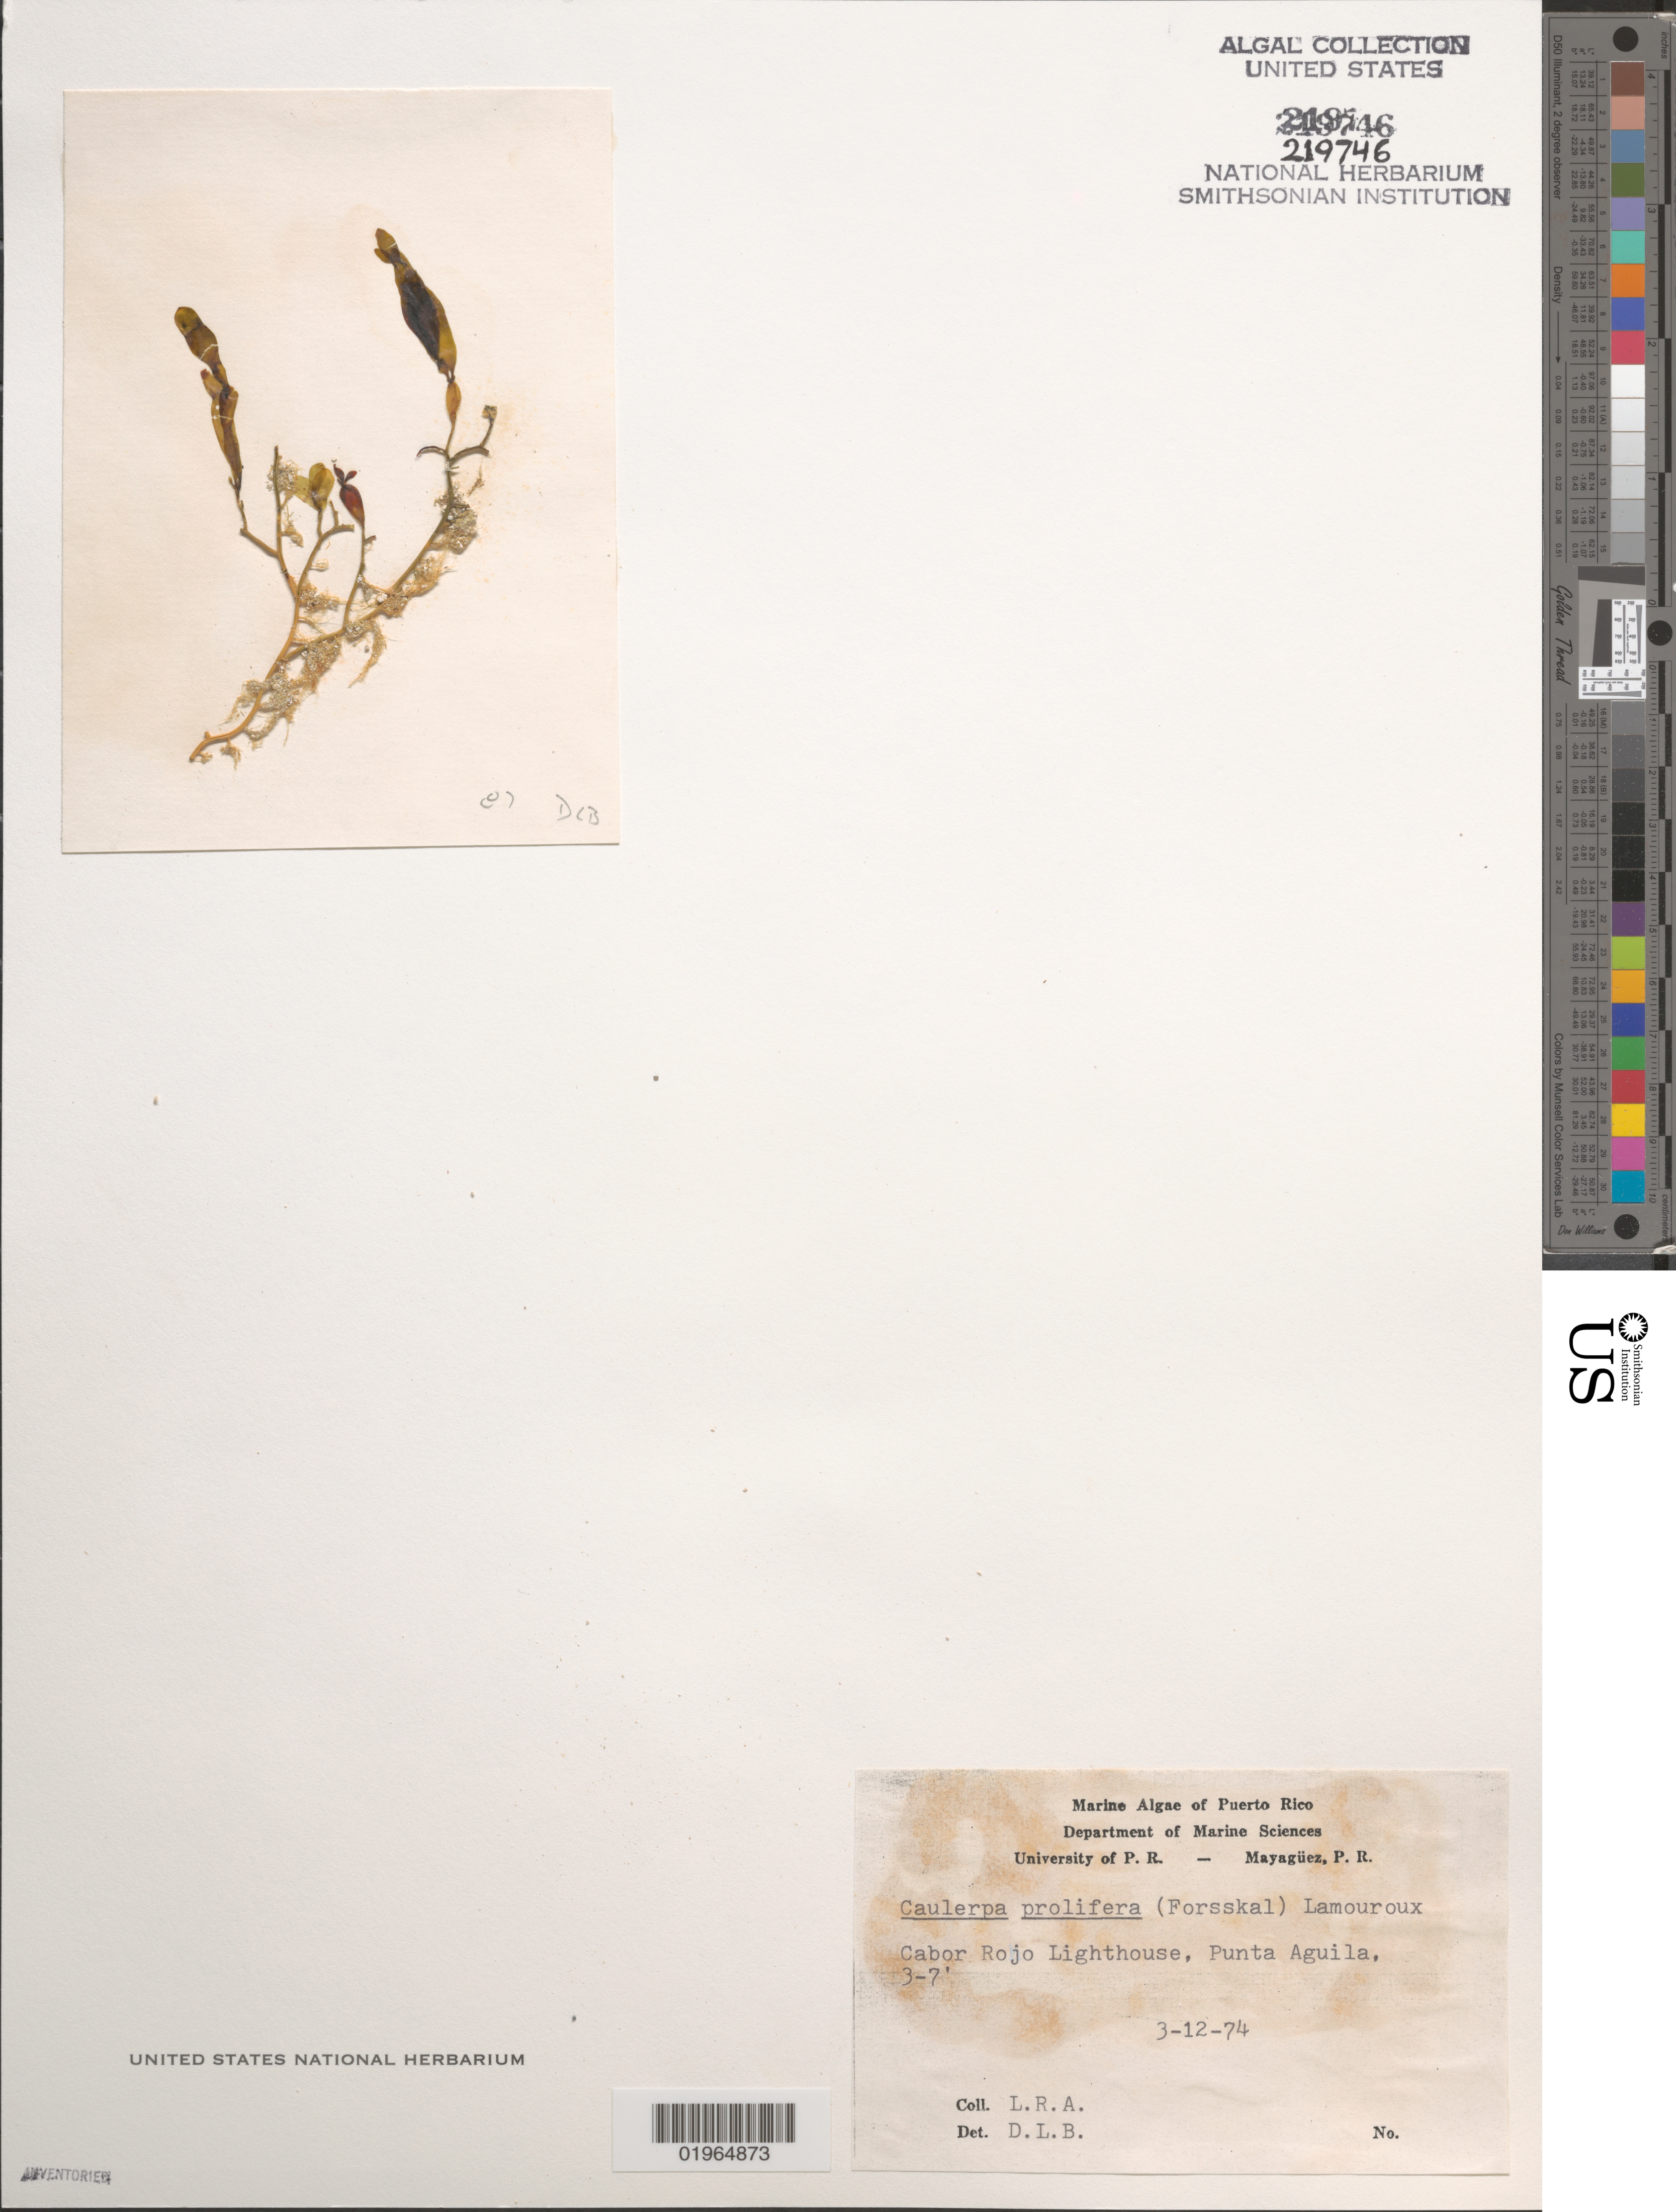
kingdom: Plantae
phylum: Chlorophyta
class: Ulvophyceae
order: Bryopsidales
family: Caulerpaceae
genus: Caulerpa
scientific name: Caulerpa prolifera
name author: (Forssk.) J.V.Lamouroux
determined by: Ballantine, D. L.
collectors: D.L. Ballantine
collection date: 1974-03-12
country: Puerto Rico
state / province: Cabo Rojo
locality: Cabor Rojo Lighthouse, Punta Aguila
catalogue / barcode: US 219746